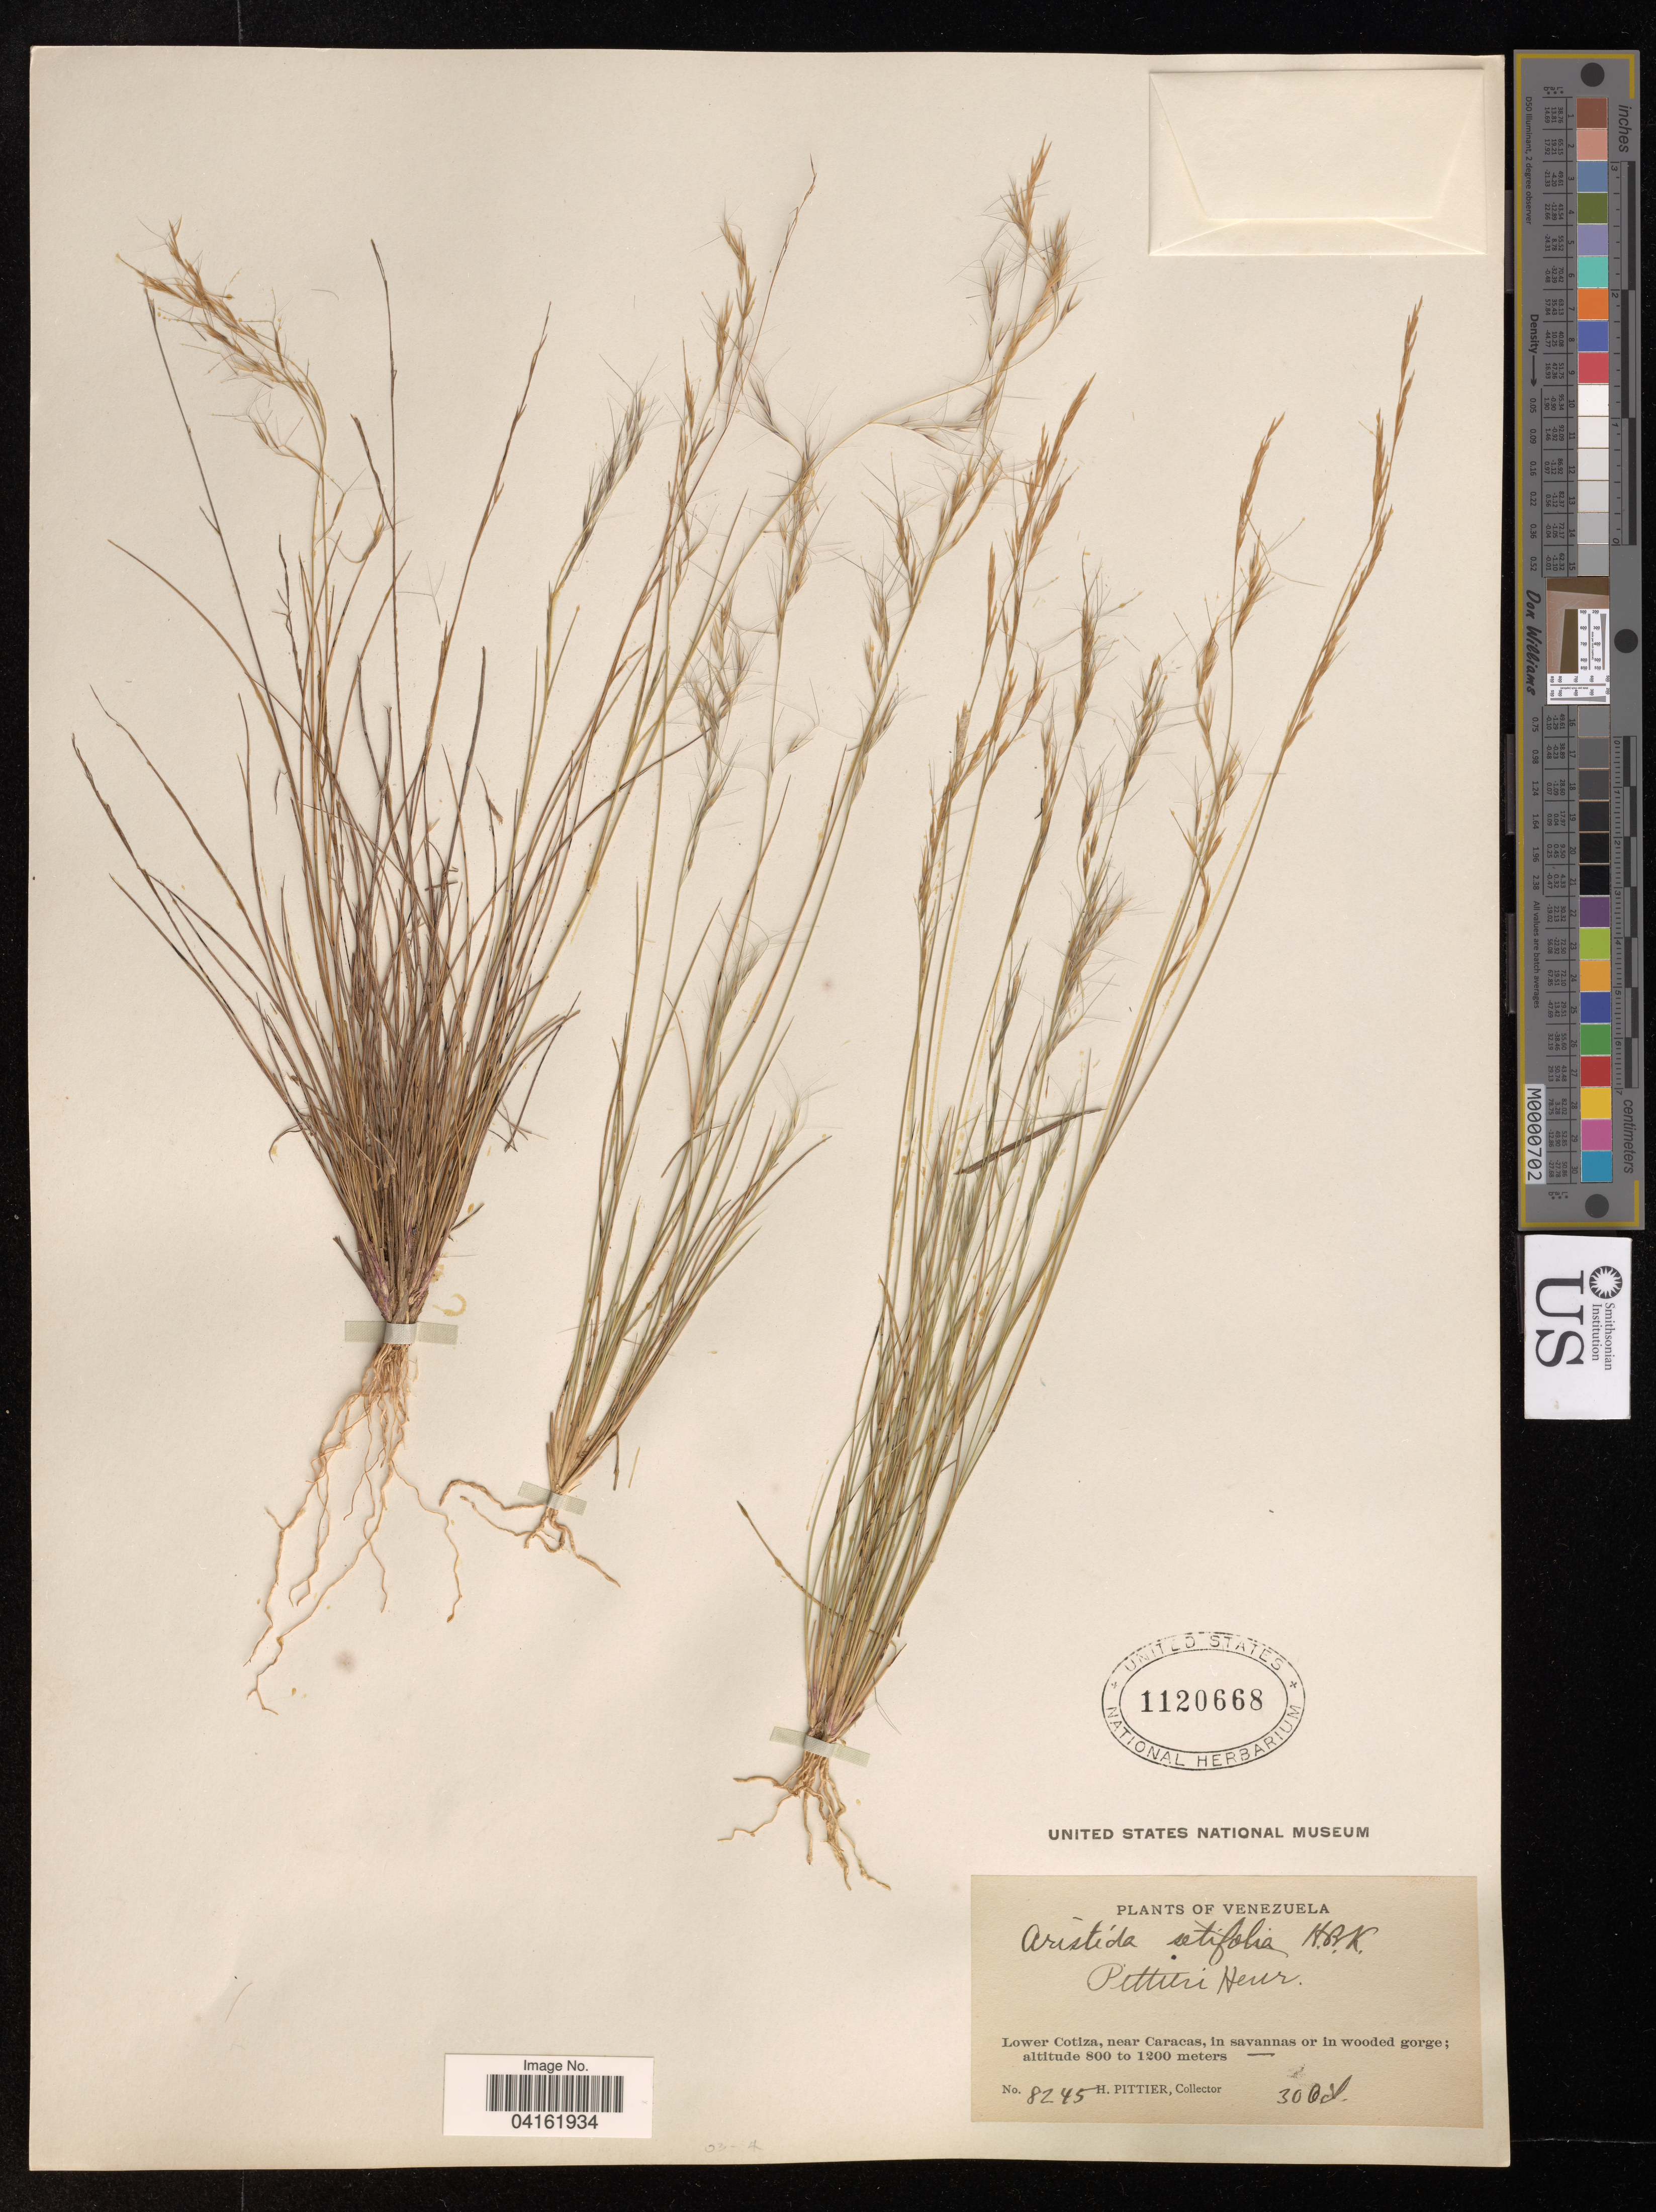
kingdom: Plantae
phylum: Tracheophyta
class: Liliopsida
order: Poales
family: Poaceae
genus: Aristida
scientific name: Aristida pittieri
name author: Henr.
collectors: H. F. Pittier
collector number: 8245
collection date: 1916-08-30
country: Venezuela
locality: Lower Cotiza, near Caracas.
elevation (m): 800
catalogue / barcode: US 1120668